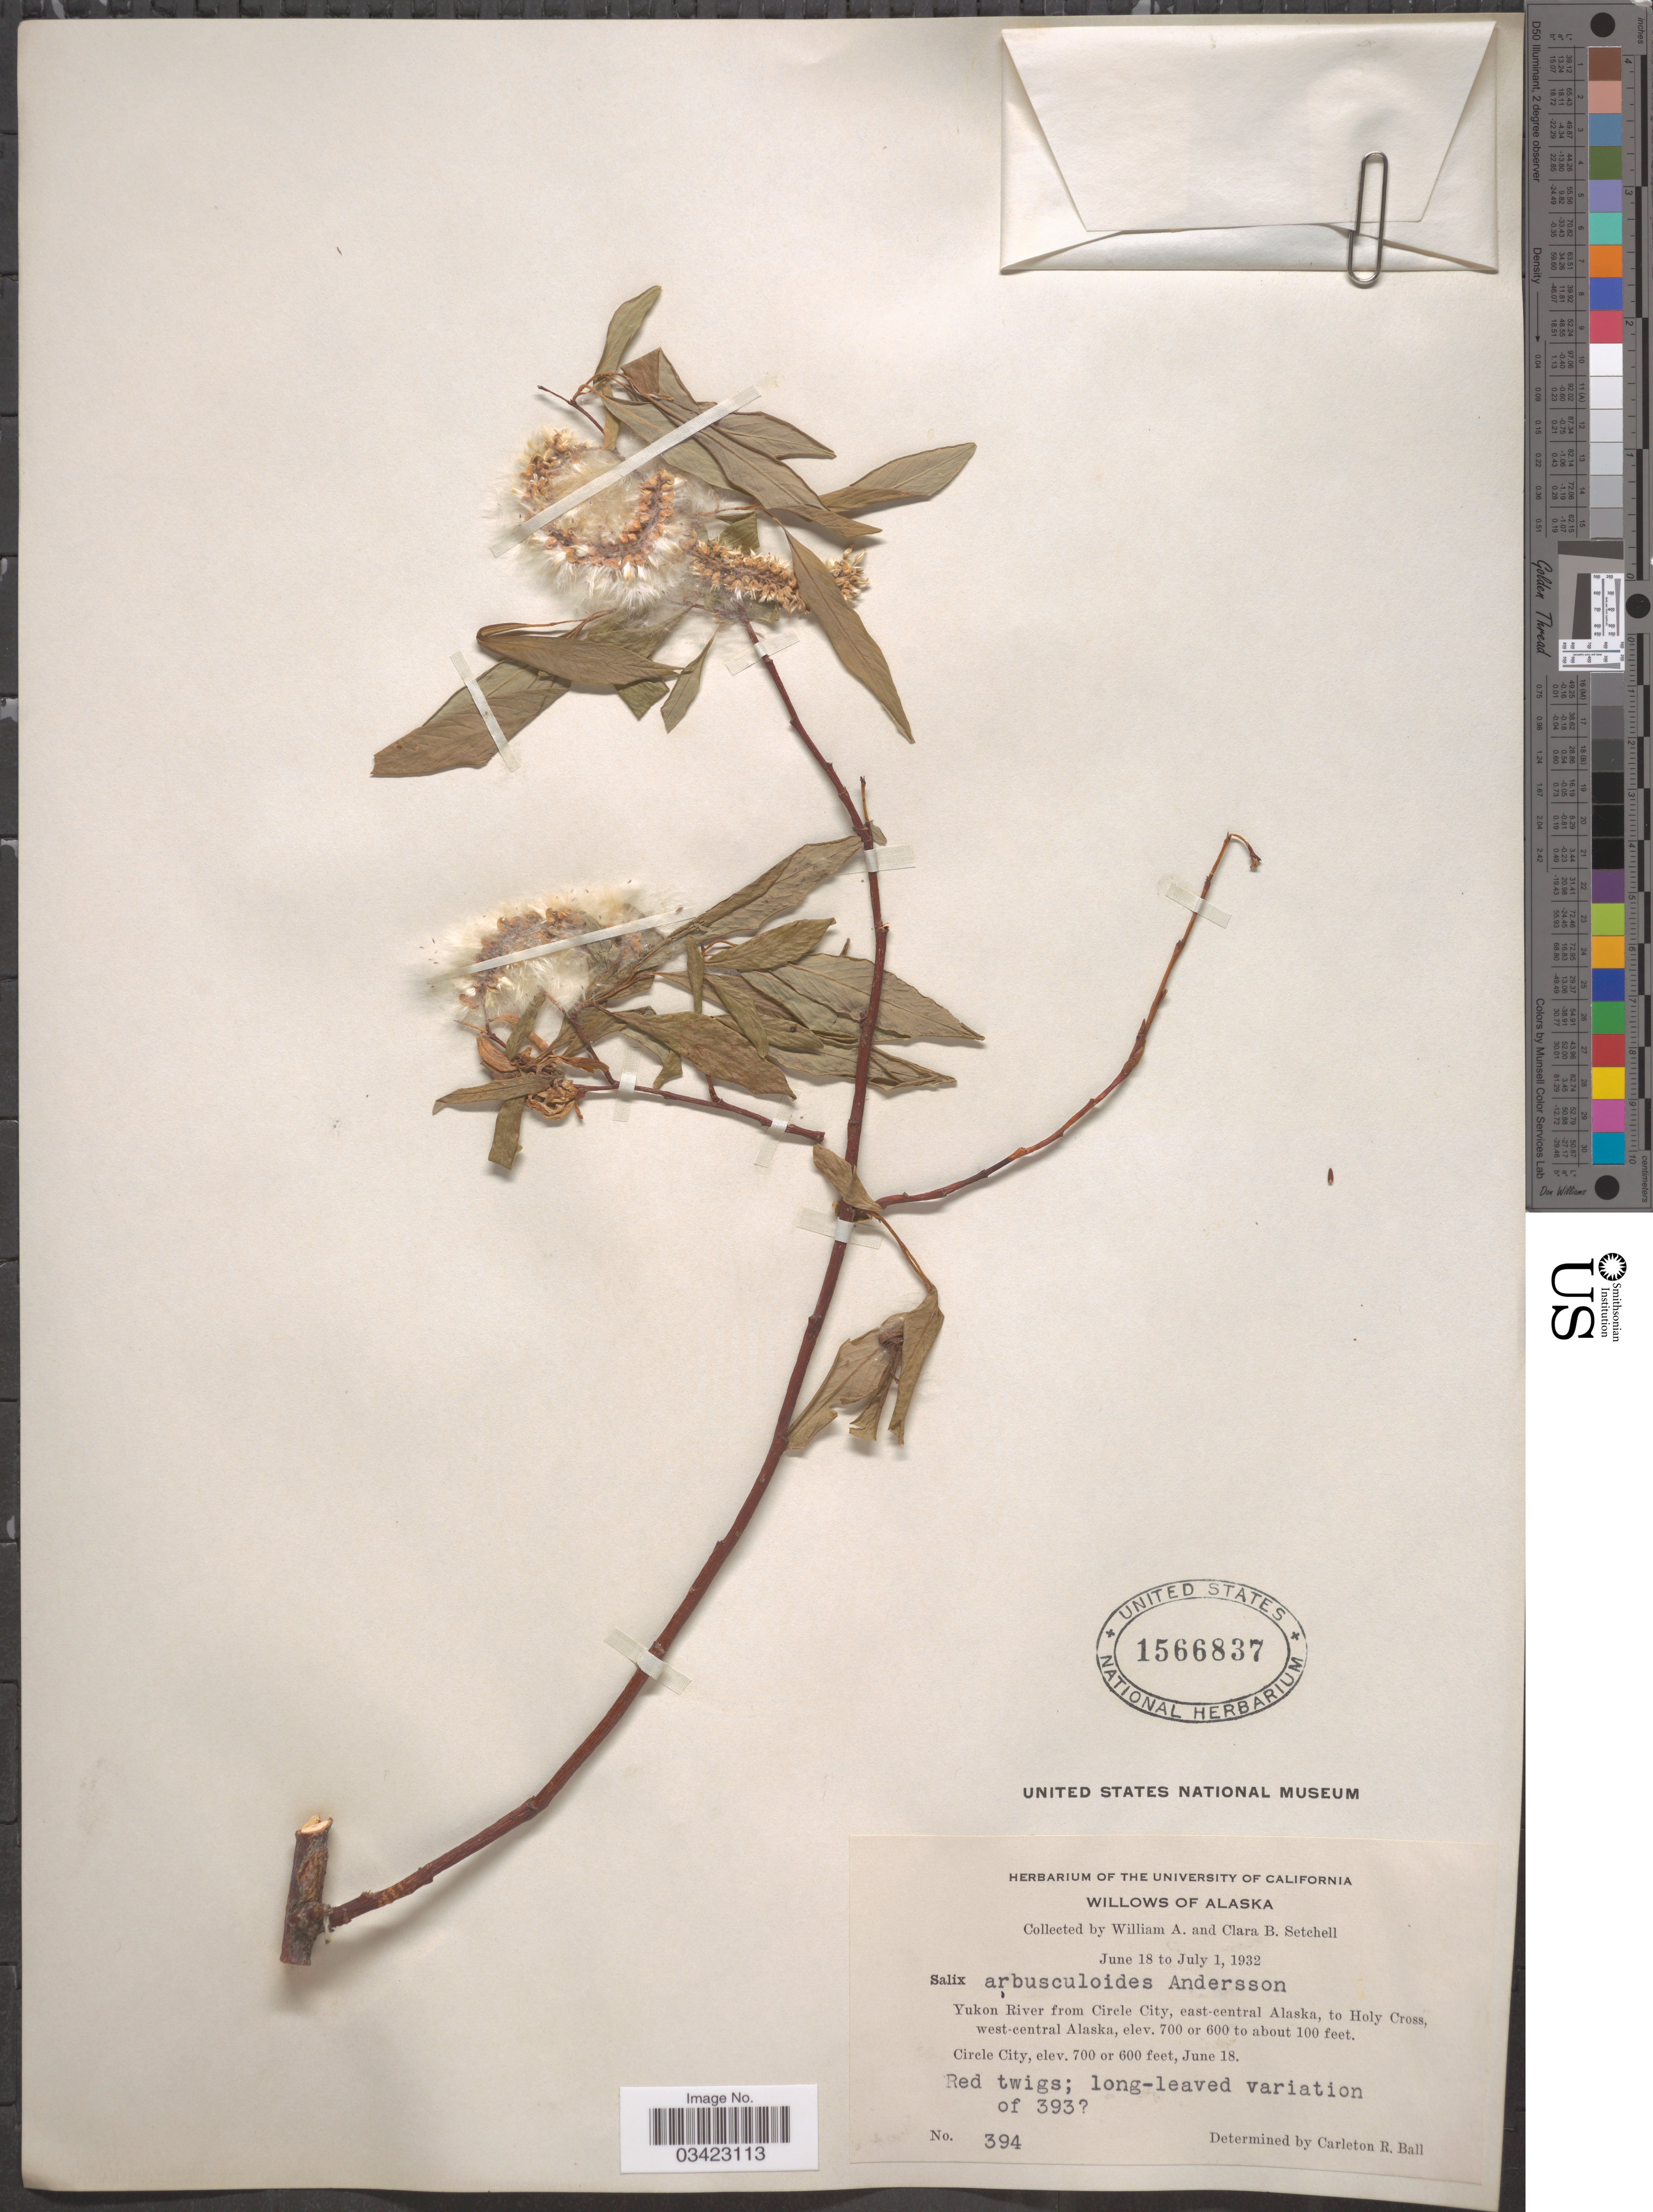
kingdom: Plantae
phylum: Tracheophyta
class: Magnoliopsida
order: Malpighiales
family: Salicaceae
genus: Salix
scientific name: Salix arbusculoides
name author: Andersson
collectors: W. Setchell & C. B. Setchell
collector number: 394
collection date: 1932-06-18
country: United States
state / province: Alaska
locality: Yukon River from Circle City, east-central Alaska, to Holy Cross, west-central Alaska. Circle City.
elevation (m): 183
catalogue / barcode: US 1566837